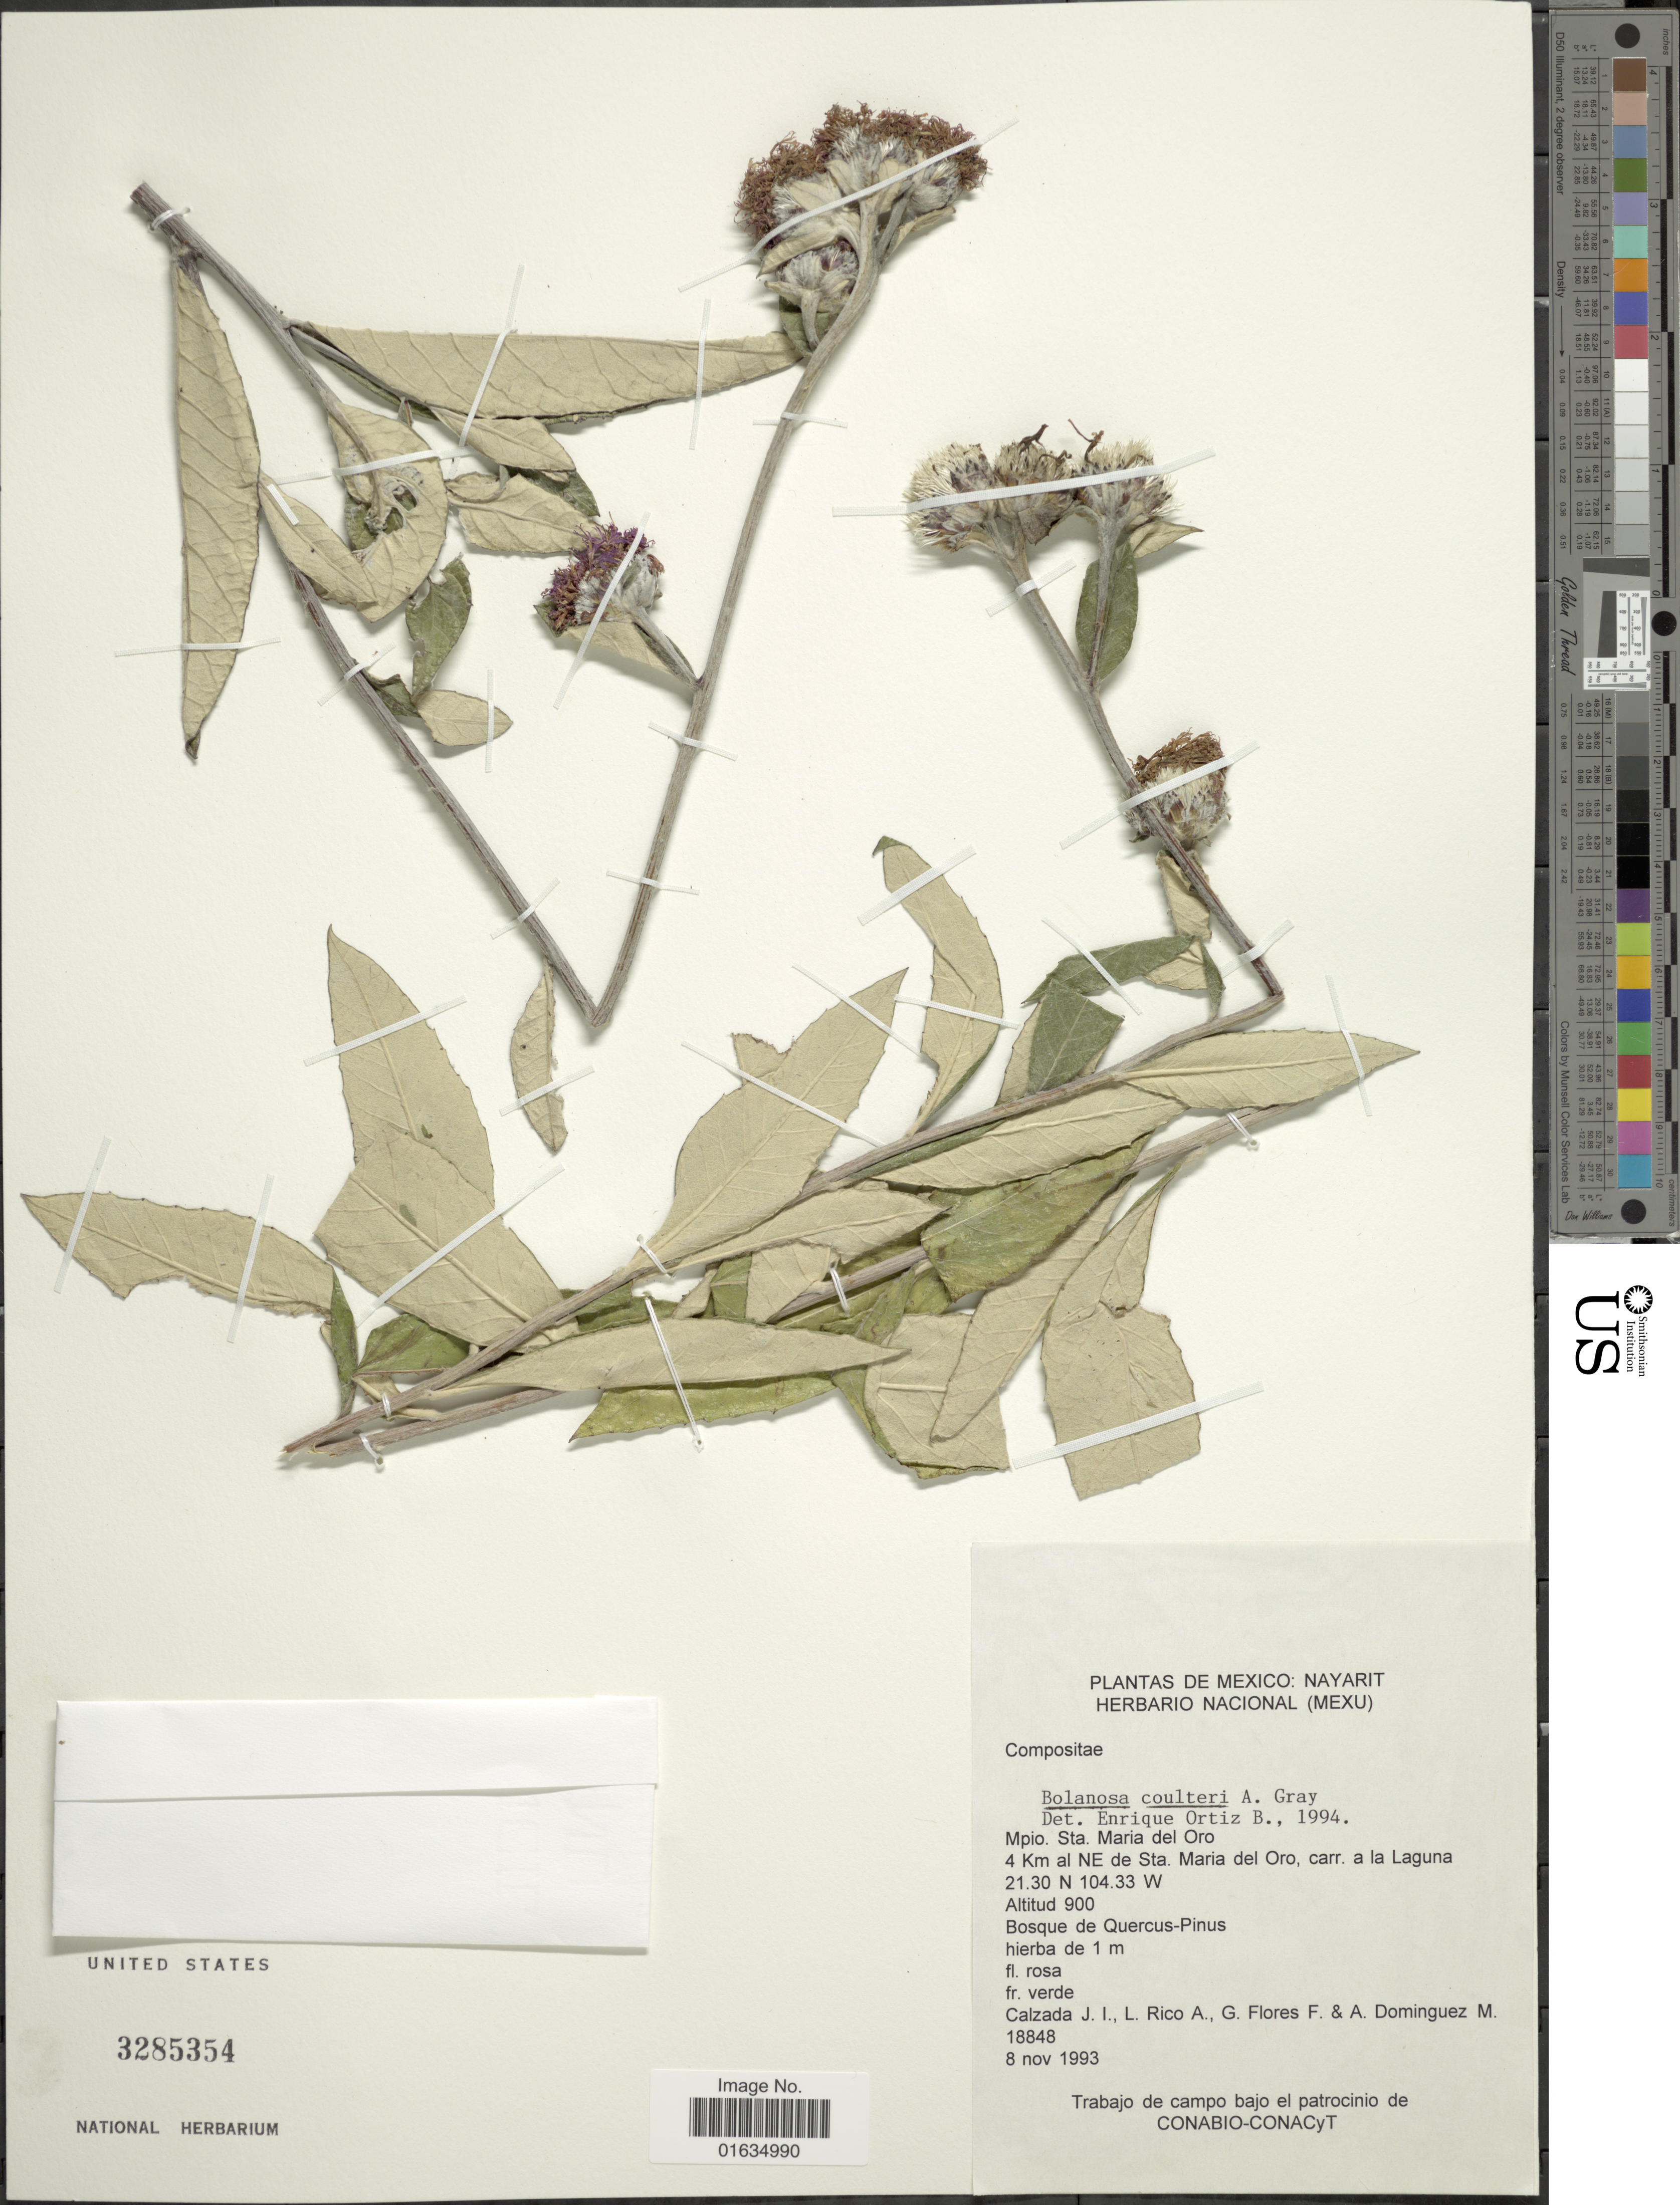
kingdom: Plantae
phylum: Tracheophyta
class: Magnoliopsida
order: Asterales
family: Asteraceae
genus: Bolanosa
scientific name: Bolanosa coulteri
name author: A. Gray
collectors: J. I. Calzada, M. Rico Arce, G. Flores F. & A. Dominguez M.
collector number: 18848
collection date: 1993-11-08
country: Mexico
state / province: Nayarit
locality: Mpio. Sta. Maria del Oro, 4 km al NE de Sta. Maria del Oro, carr. a la Laguna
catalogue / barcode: US 3285354